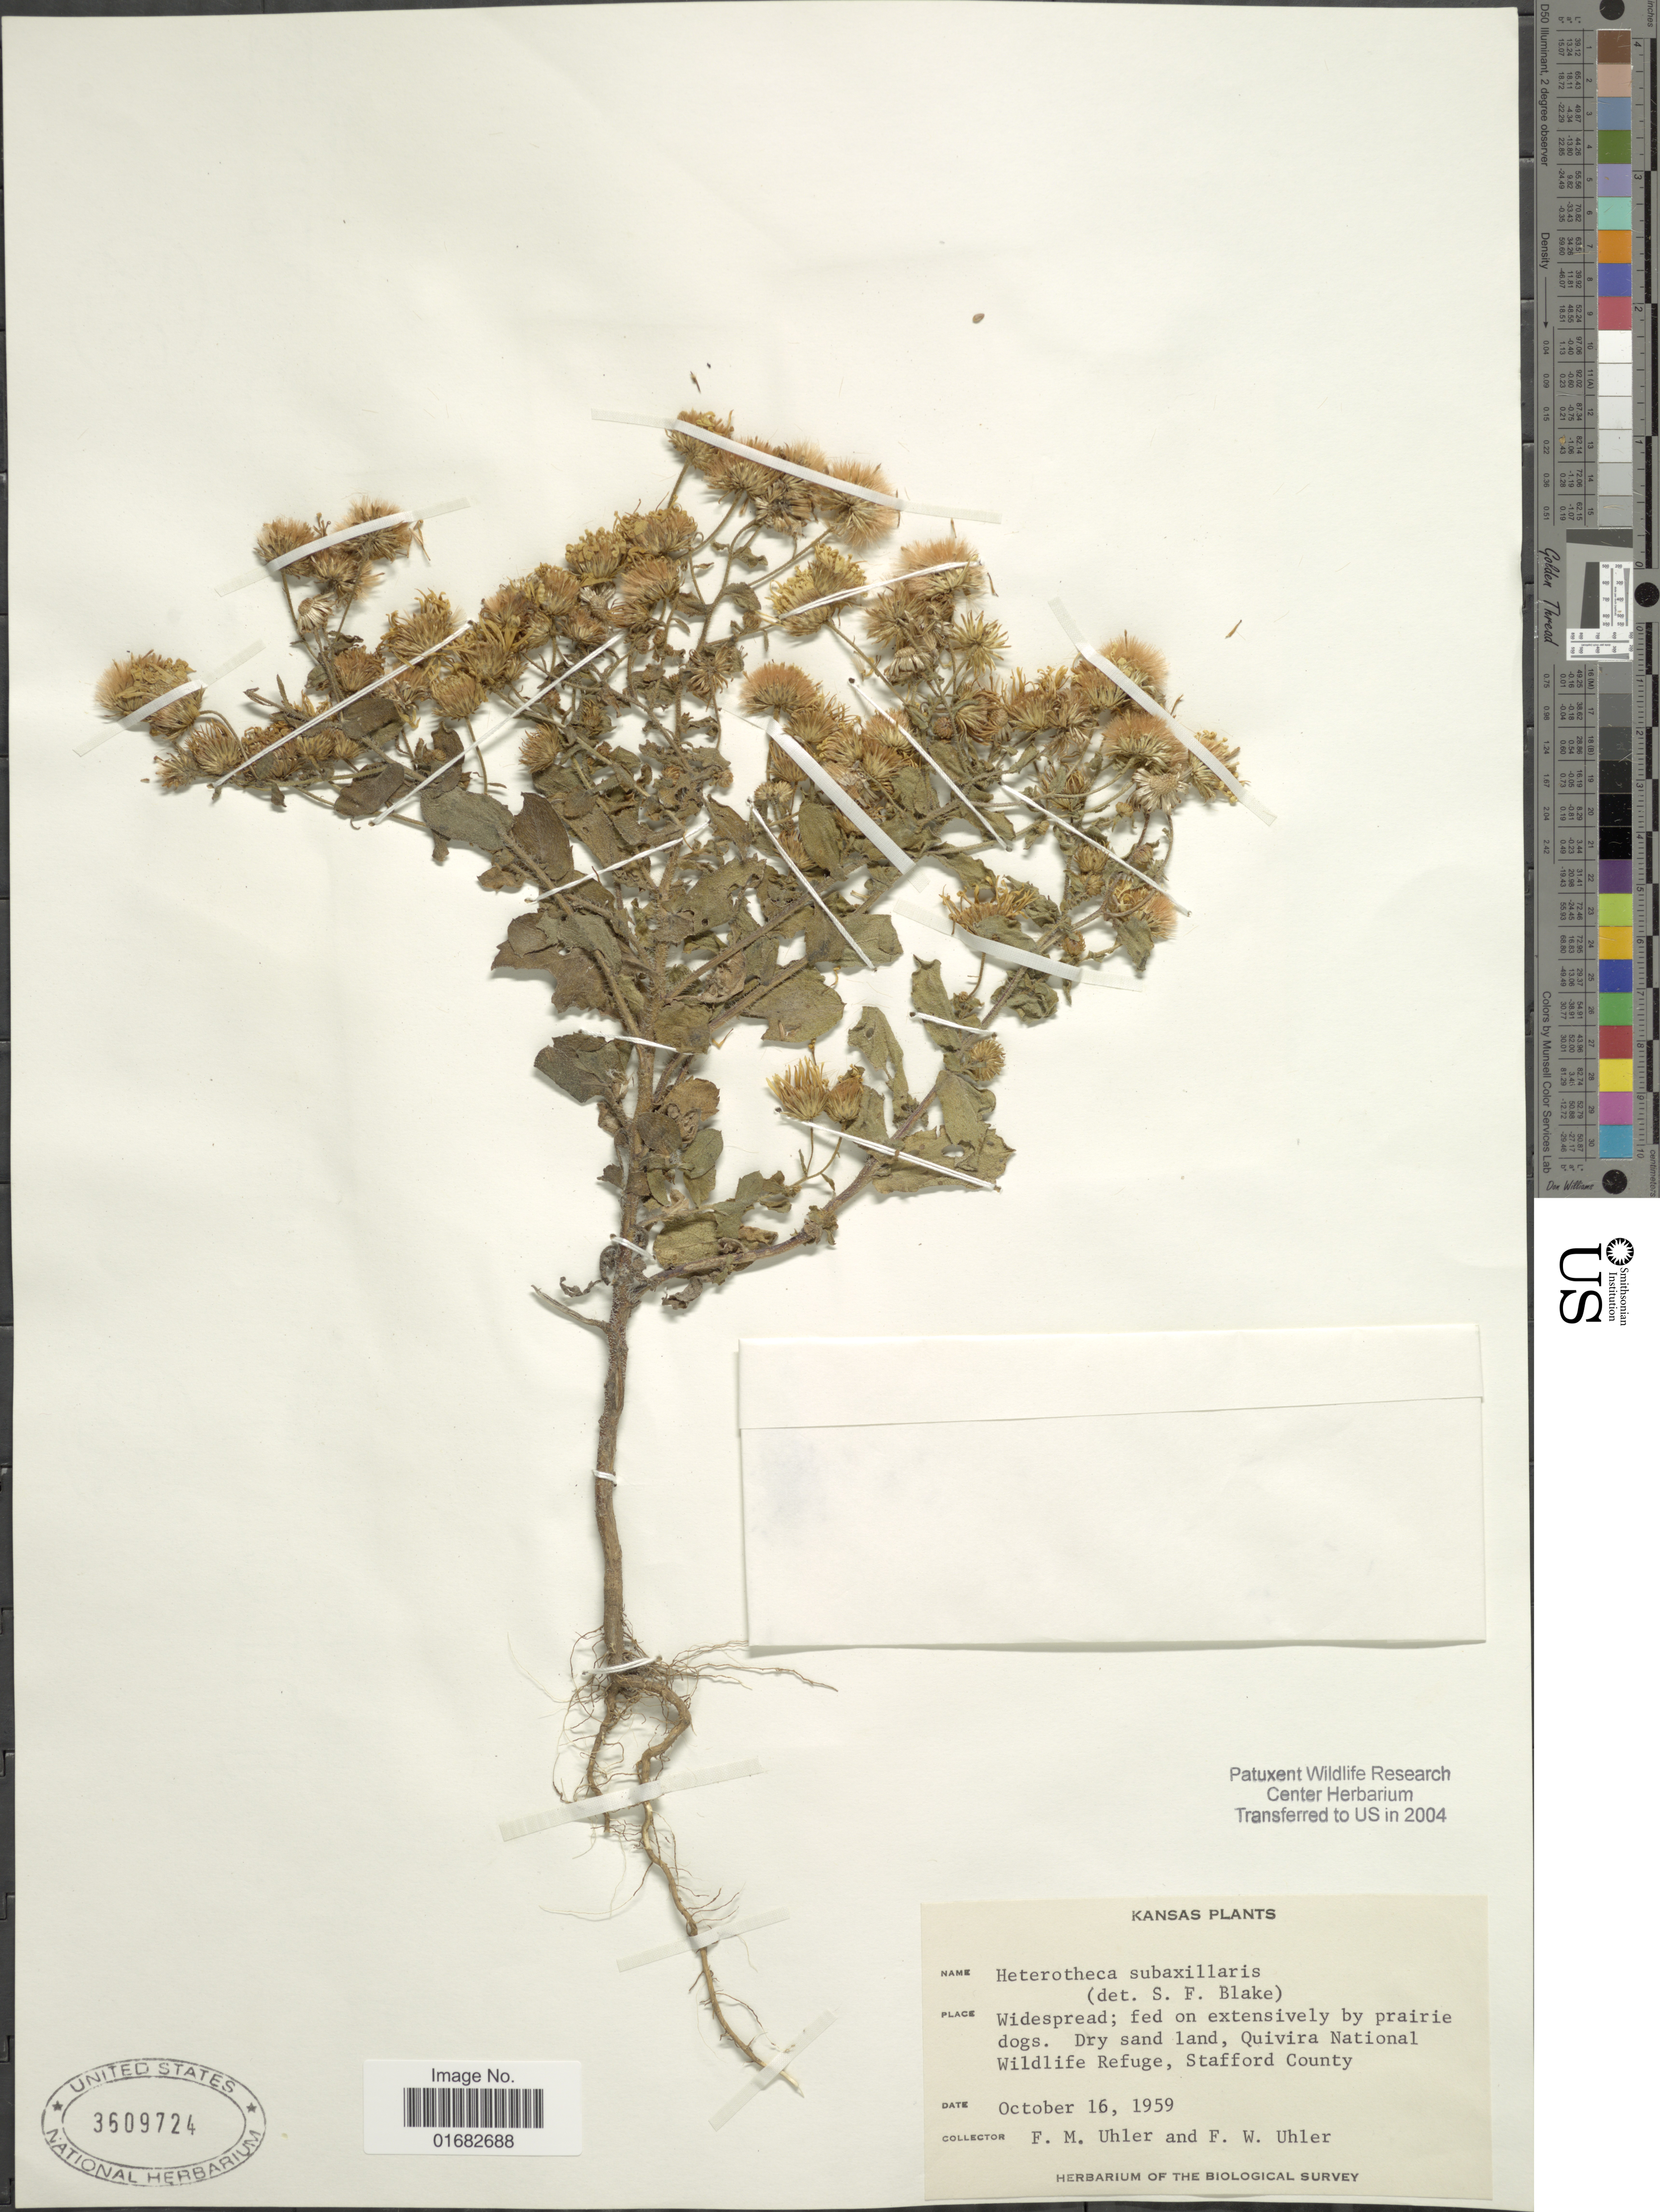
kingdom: Plantae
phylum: Tracheophyta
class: Magnoliopsida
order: Asterales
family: Asteraceae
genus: Heterotheca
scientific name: Heterotheca subaxillaris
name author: (Lam.) Britton & Rusby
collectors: F. M. Uhler & F. Uhler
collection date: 1959-10-16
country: United States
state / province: Kansas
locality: Quivira National Wildlife Refuge. Stafford County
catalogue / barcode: US 3609724